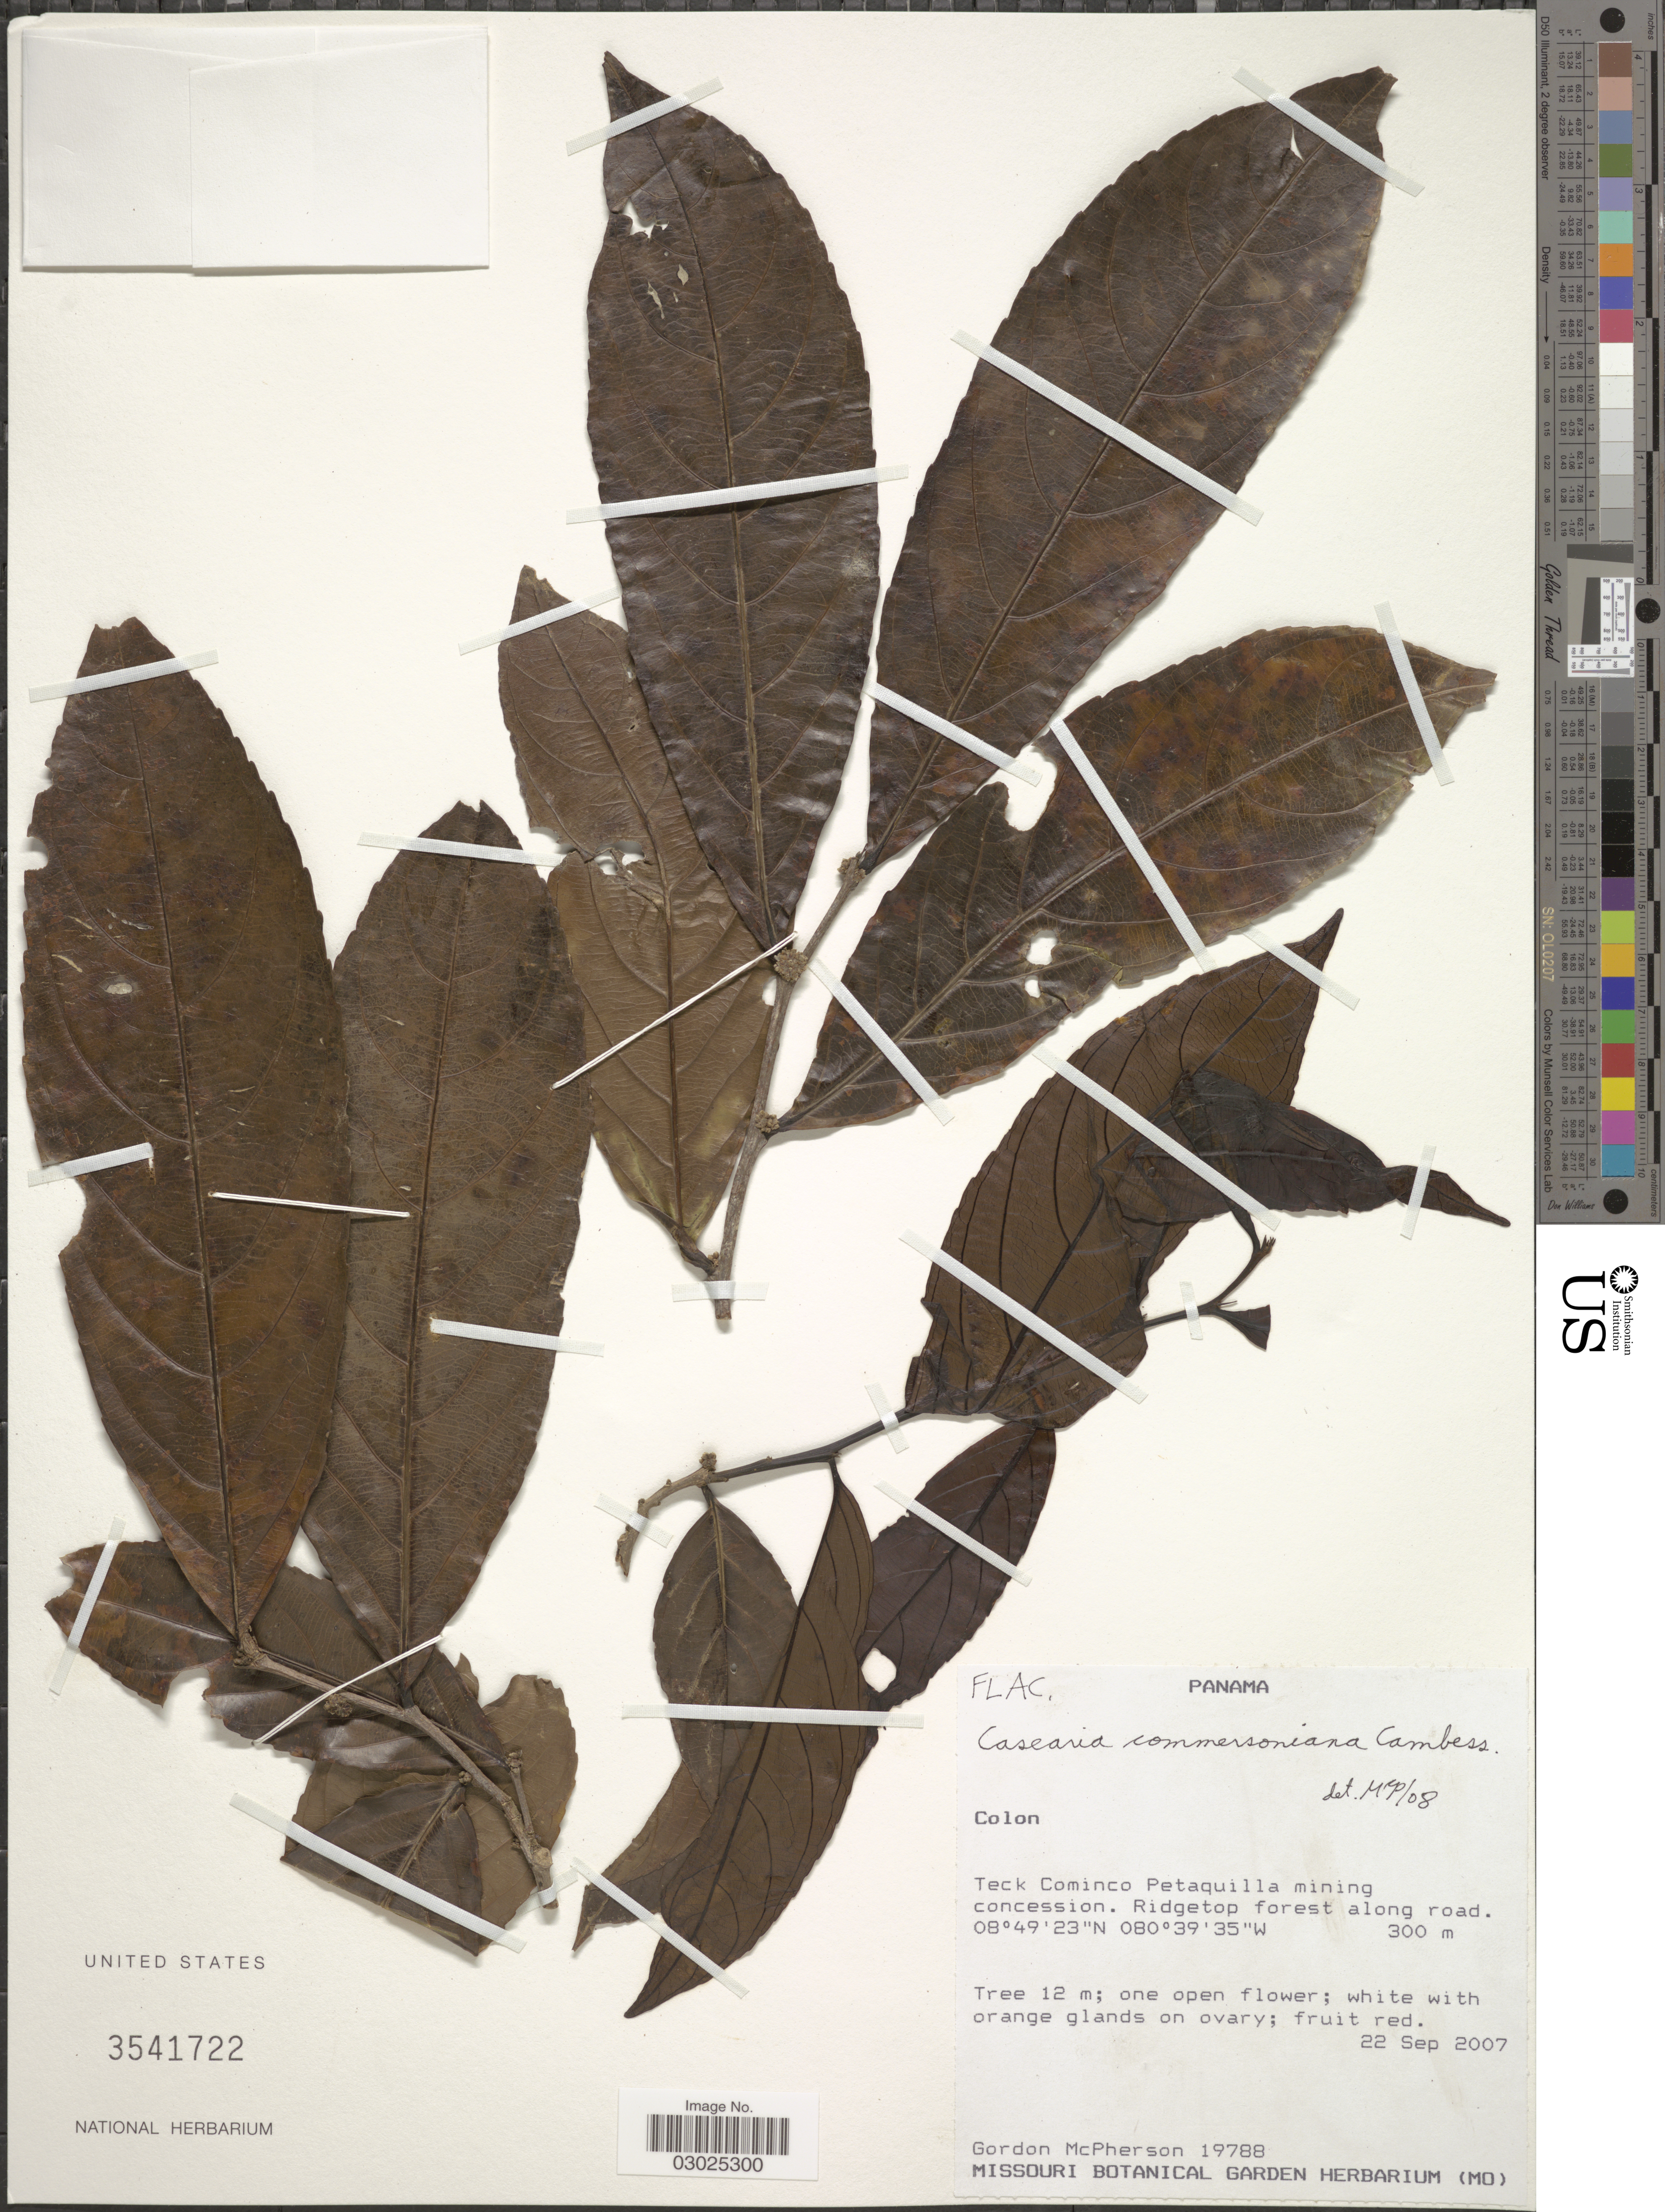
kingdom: Plantae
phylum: Tracheophyta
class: Magnoliopsida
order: Malpighiales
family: Salicaceae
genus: Piparea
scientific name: Piparea dentata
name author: Aubl.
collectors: G. D. McPherson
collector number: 19788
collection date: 2007-09-22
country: Panama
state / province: Colón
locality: Teck Cominco Petaquilla mining concession.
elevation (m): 300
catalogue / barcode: US 3541722